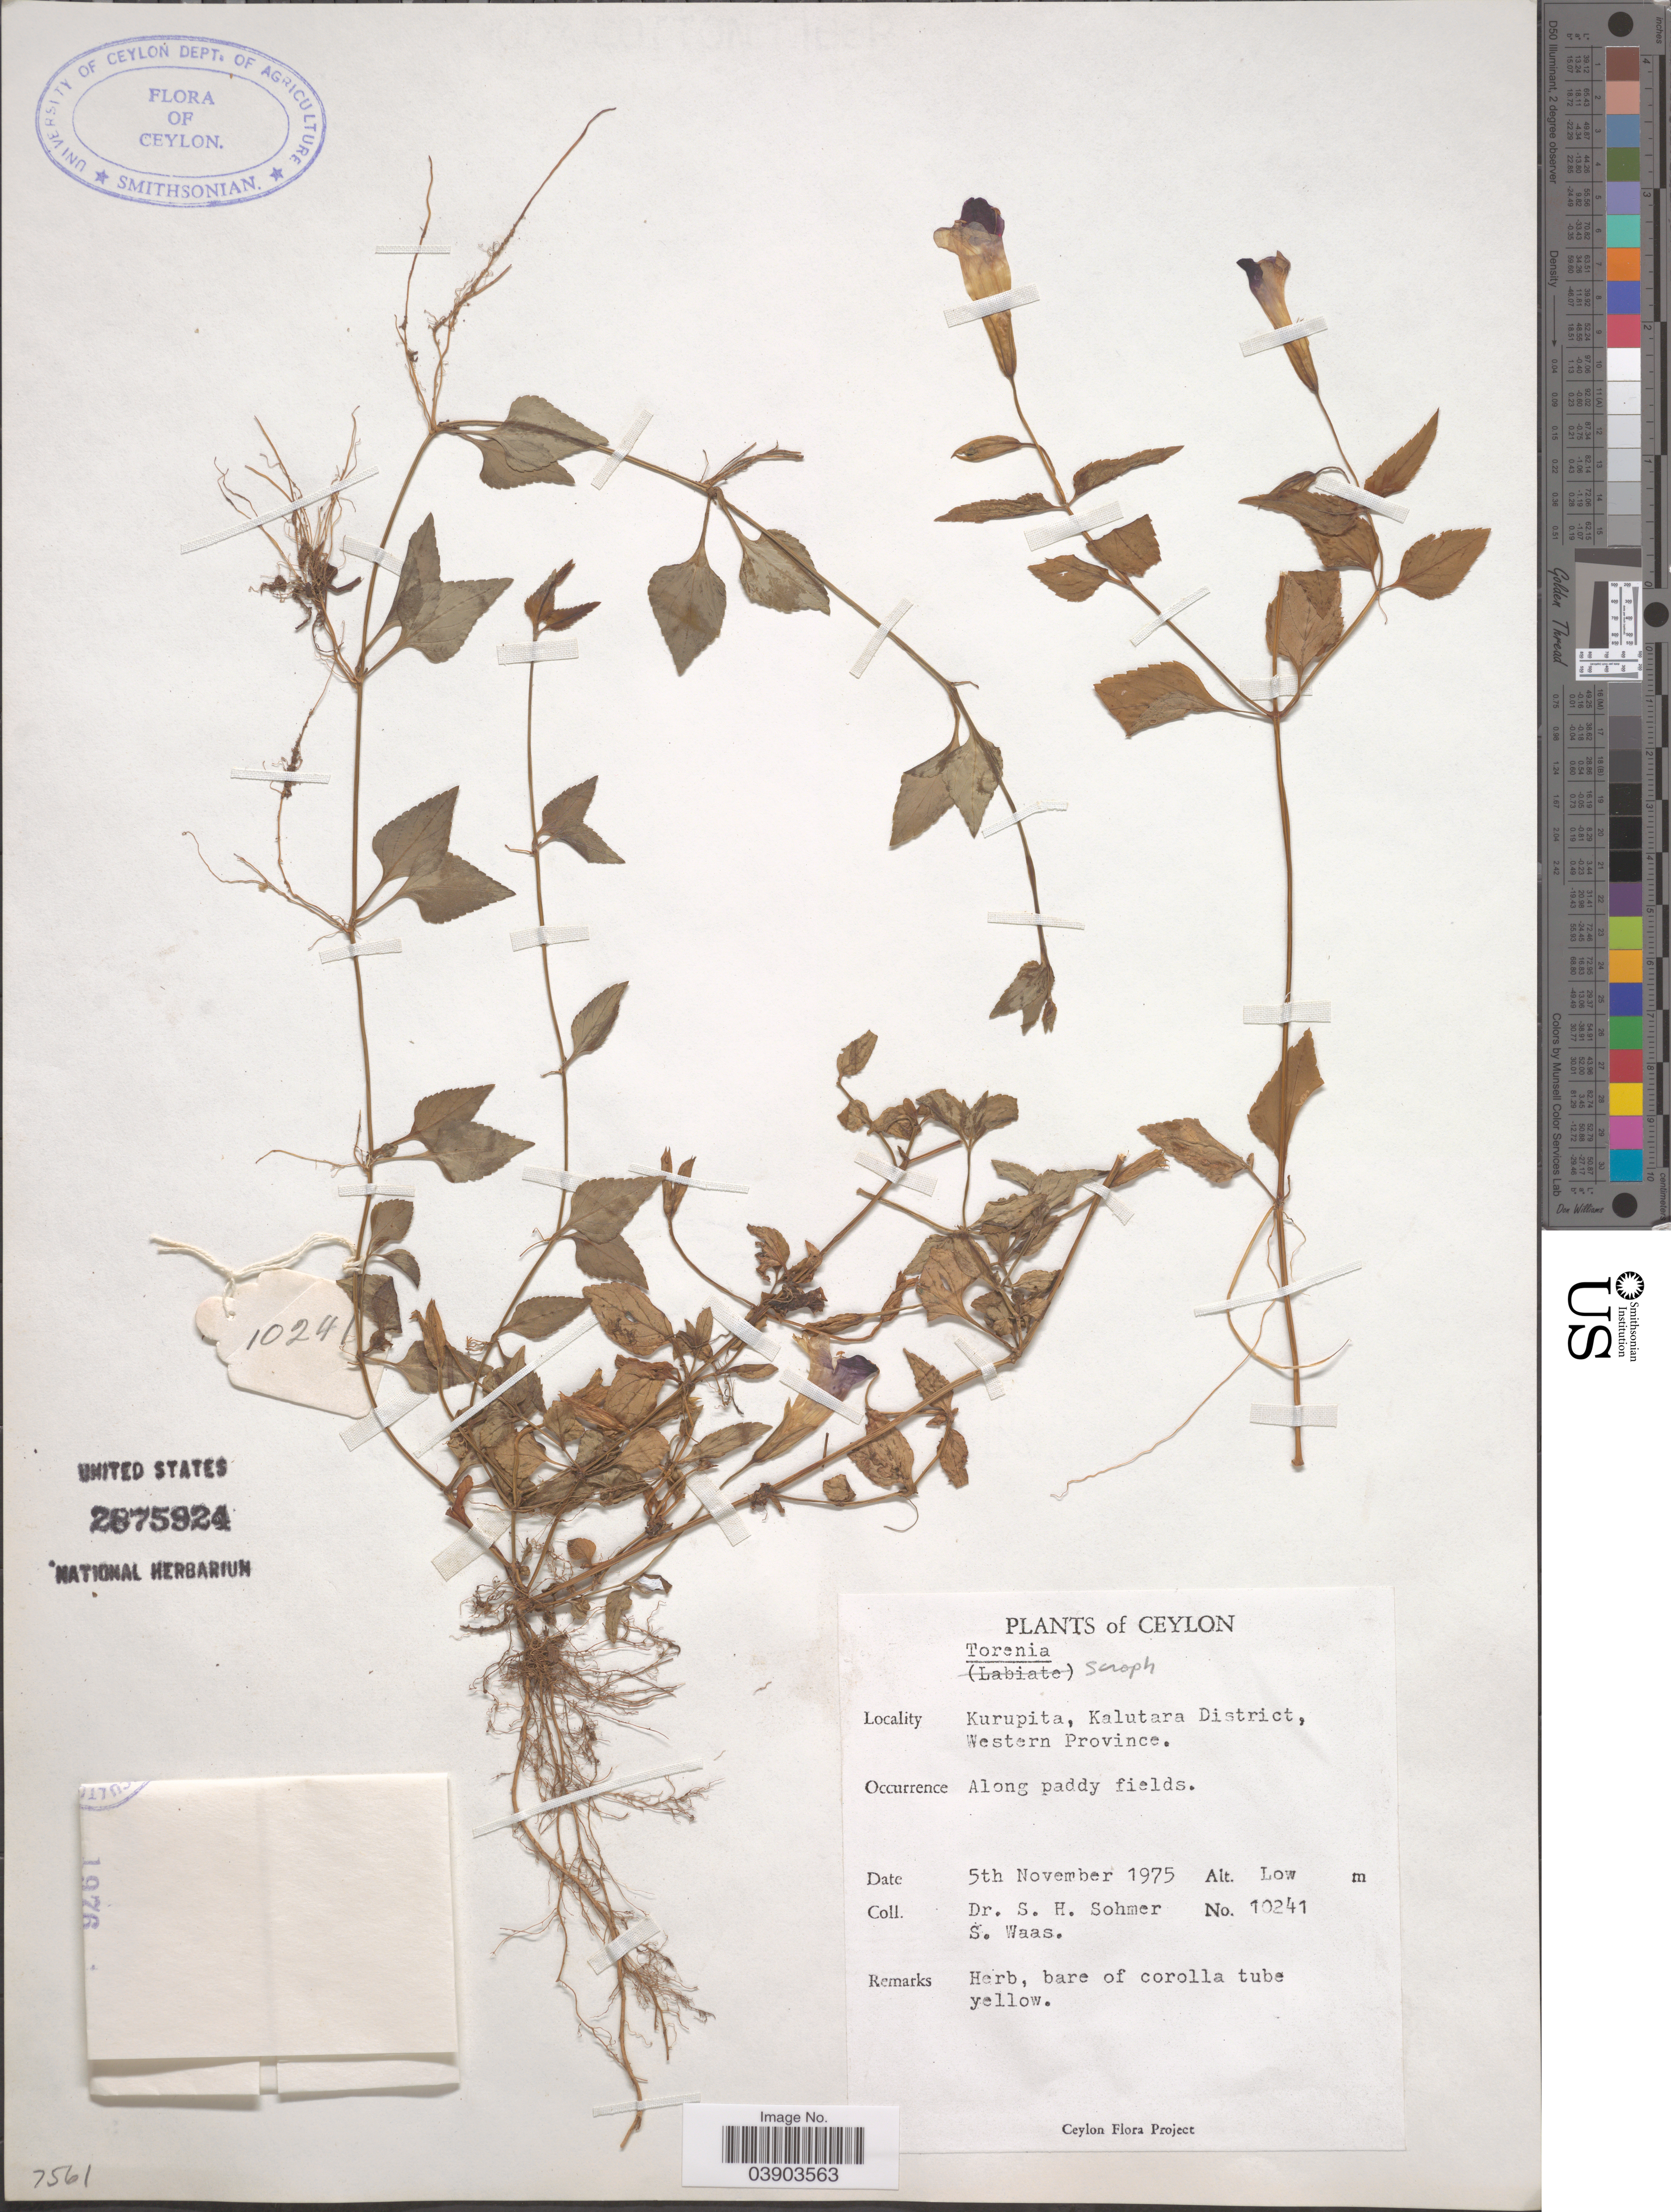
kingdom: Plantae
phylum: Tracheophyta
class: Magnoliopsida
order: Lamiales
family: Linderniaceae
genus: Torenia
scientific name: Torenia sp.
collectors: S. H. Sohmer & S. Waas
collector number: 10241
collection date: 1975-11-05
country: Sri Lanka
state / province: Western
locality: Ceylon. Kurupita, Kalutara District.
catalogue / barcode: US 2875824